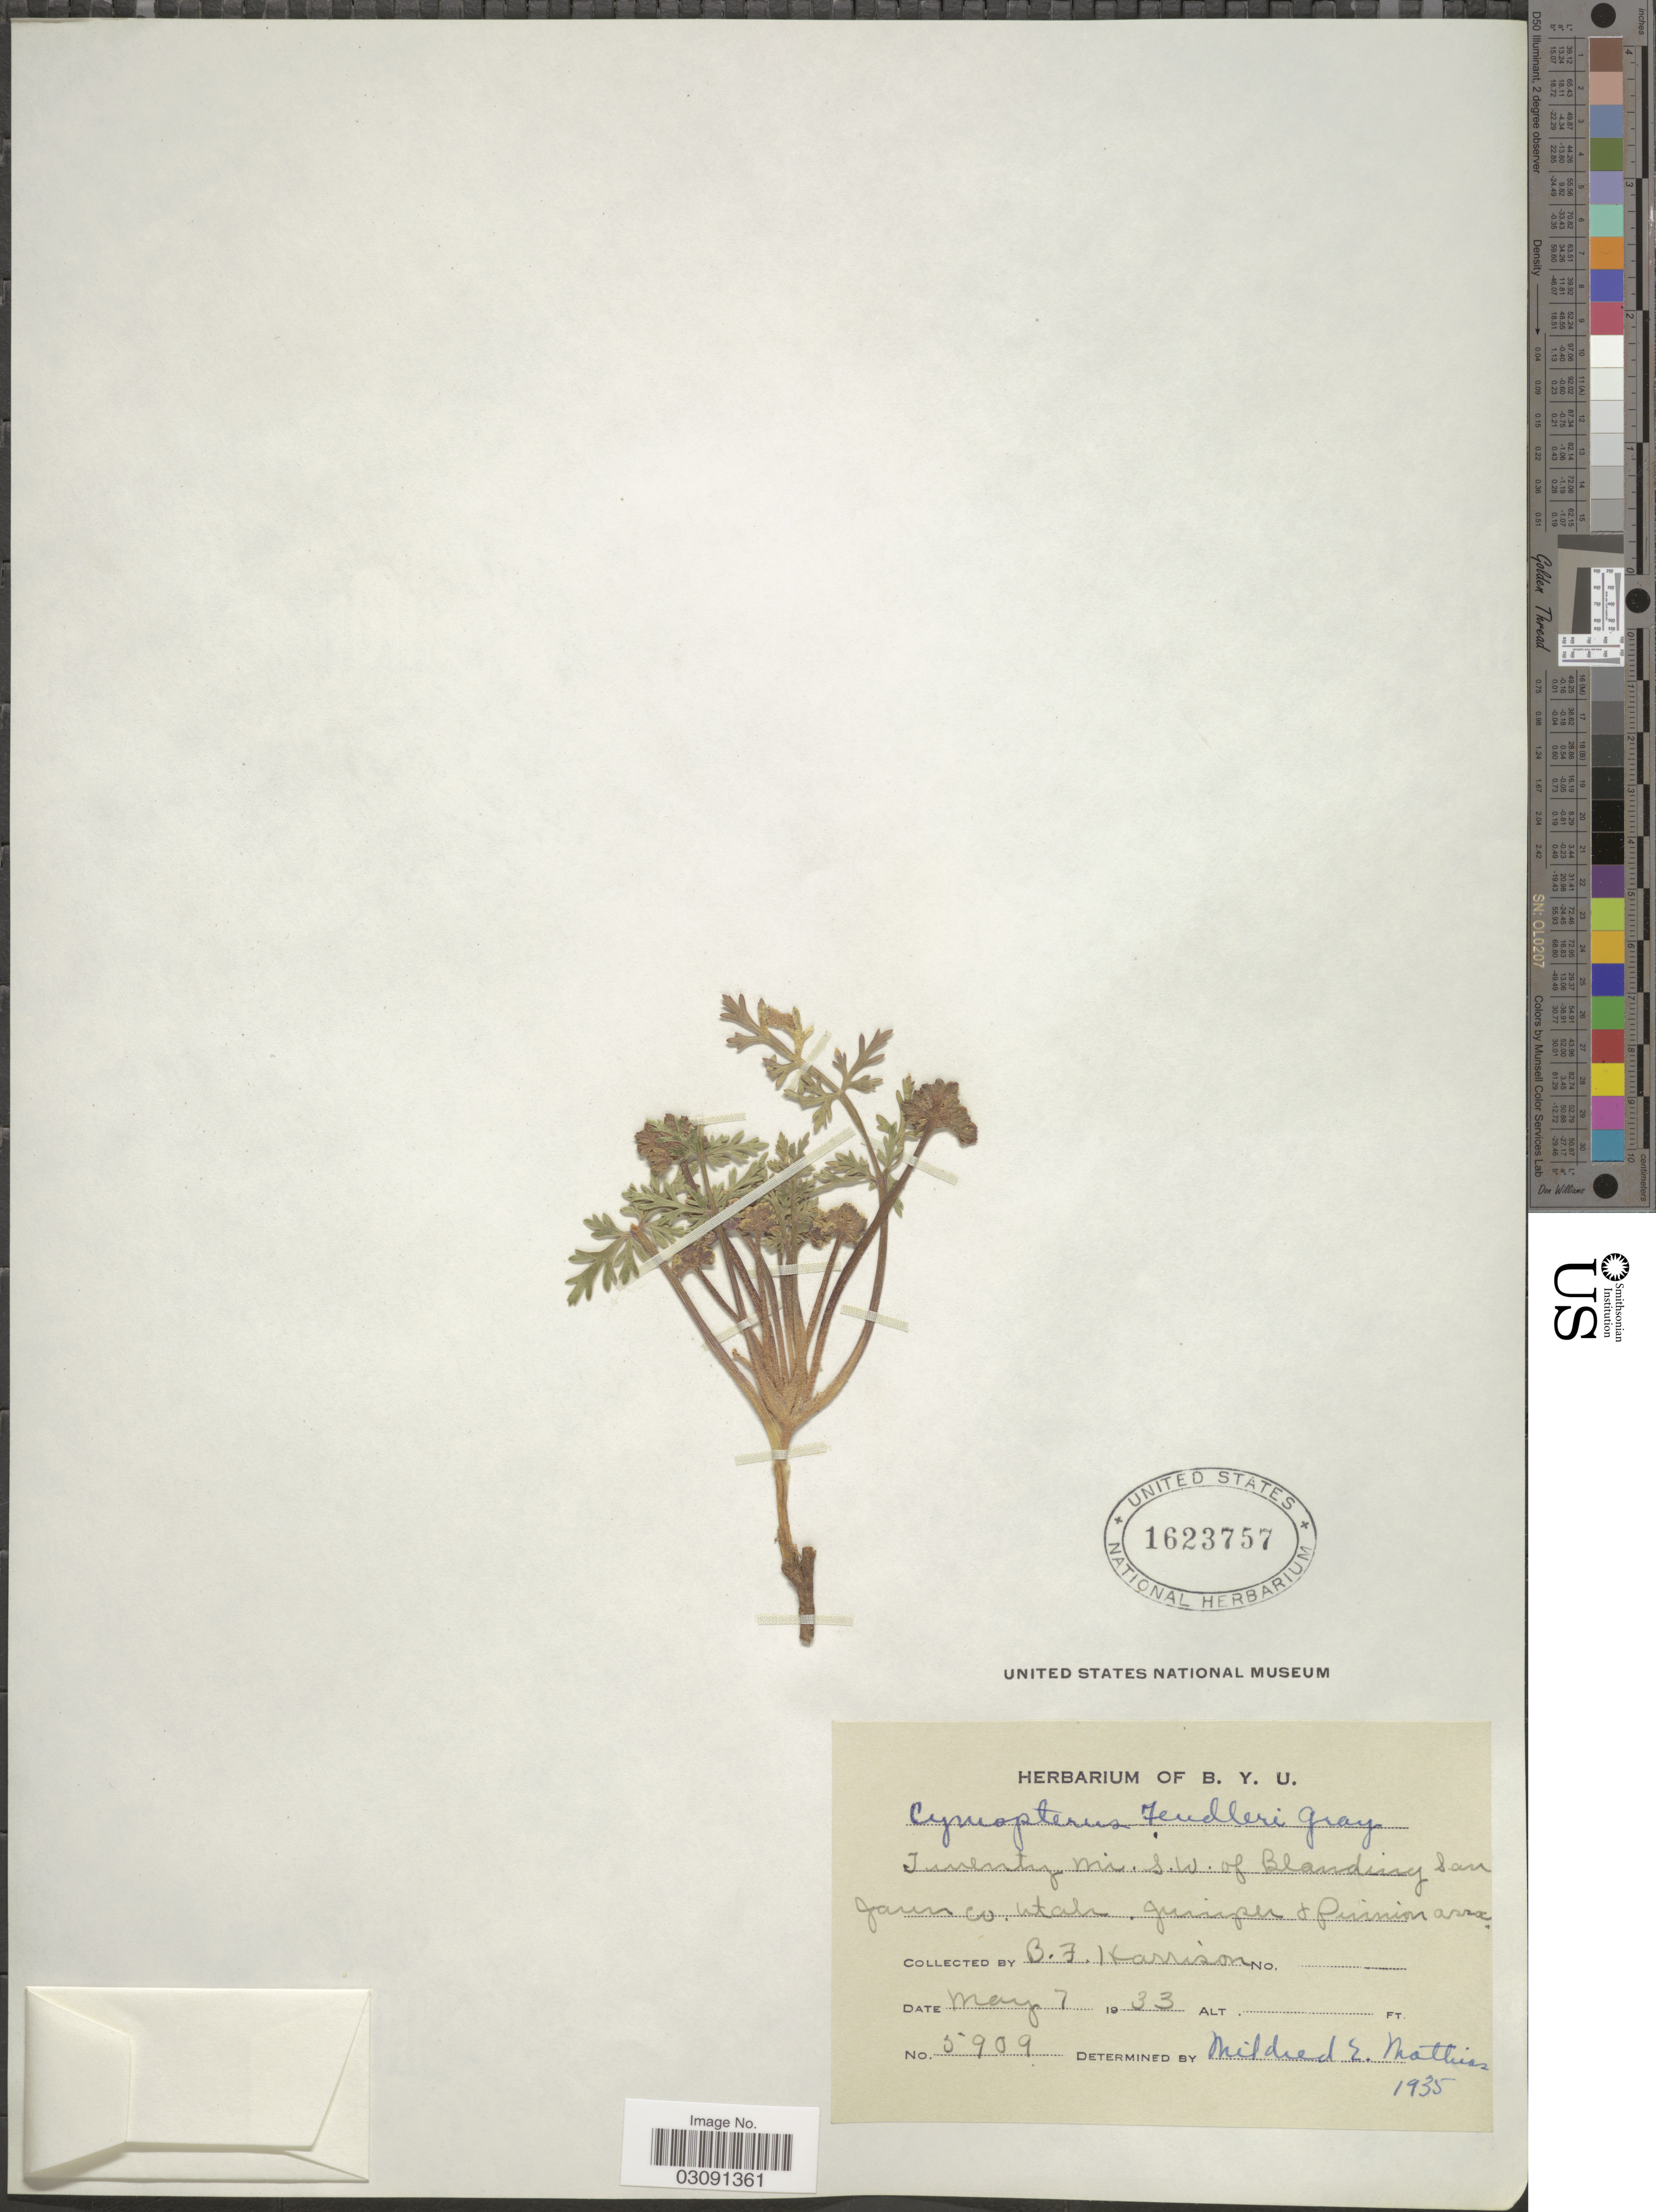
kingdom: Plantae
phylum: Tracheophyta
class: Magnoliopsida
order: Apiales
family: Apiaceae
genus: Cymopterus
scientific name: Cymopterus fendleri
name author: A. Gray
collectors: B. F. Harrison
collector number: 5909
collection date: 1933-05-07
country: United States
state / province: Utah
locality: Twenty mi. S.W. of Blanding San Jaun Co.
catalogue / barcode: US 1623757